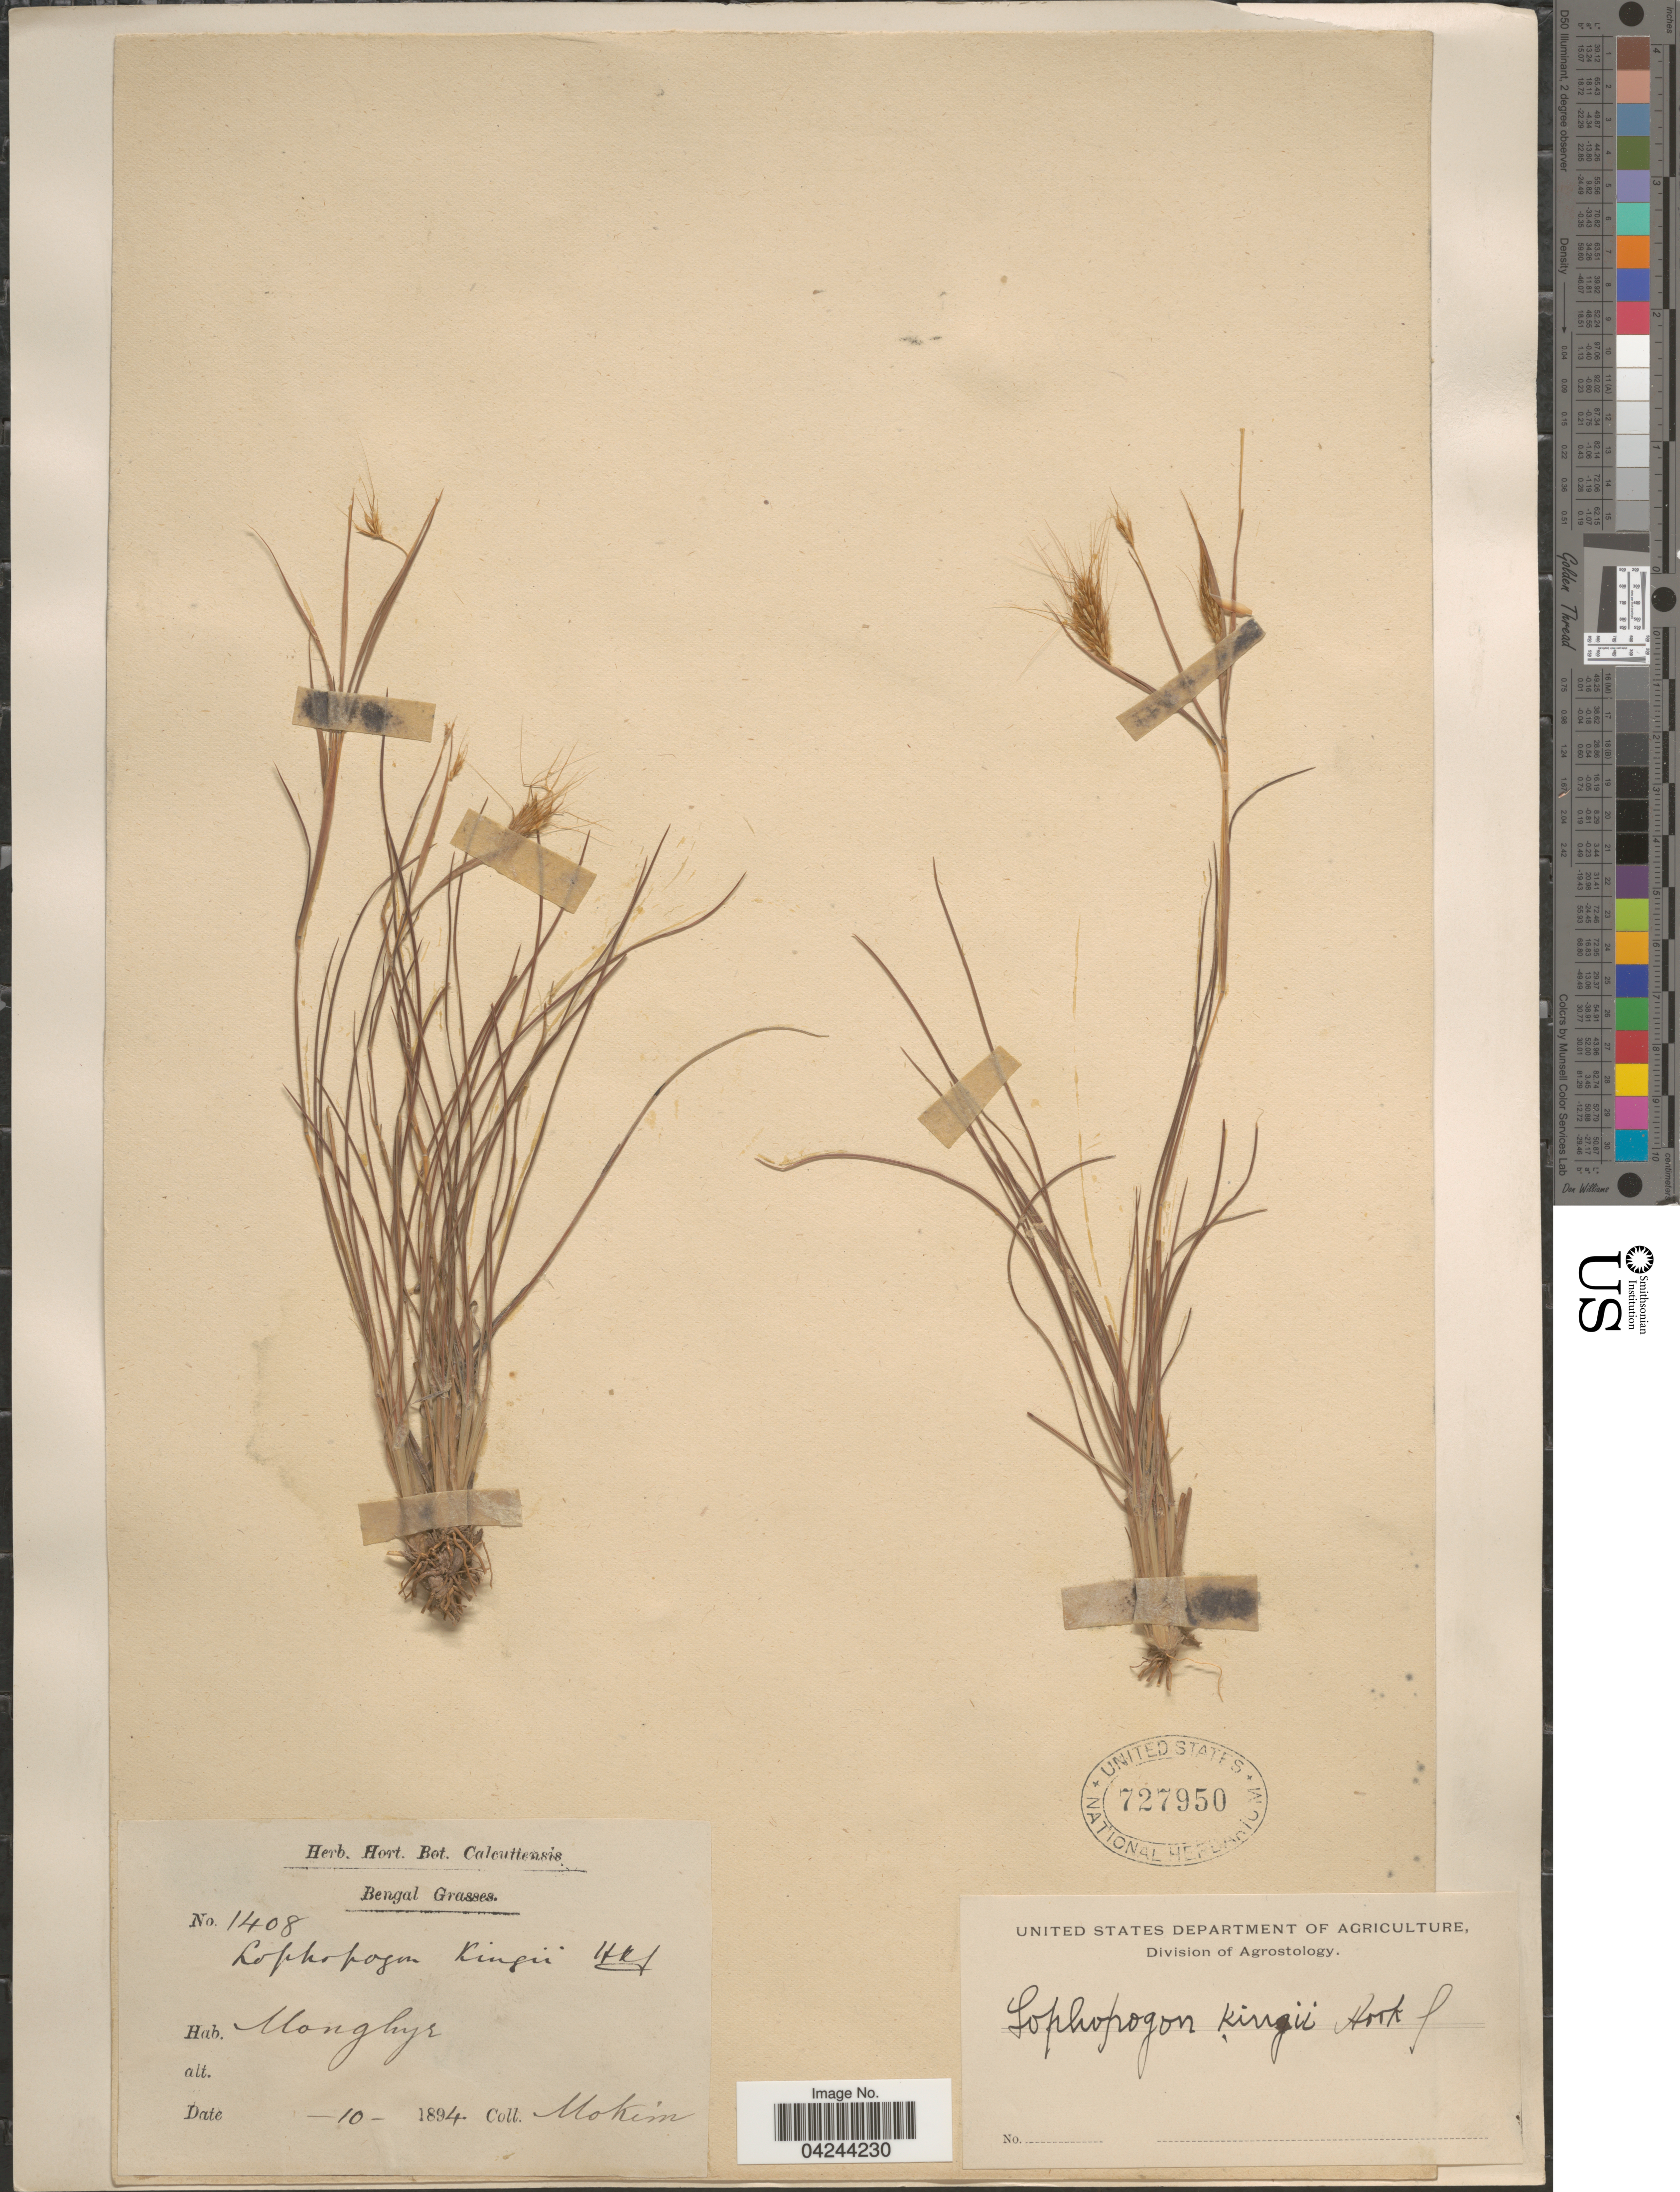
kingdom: Plantae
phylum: Tracheophyta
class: Liliopsida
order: Poales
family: Poaceae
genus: Lophopogon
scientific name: Lophopogon kingii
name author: Hook. f.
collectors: -. Mokim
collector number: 1408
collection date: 1894-10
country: India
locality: Bengal. Monghyr.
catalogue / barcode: US 727950